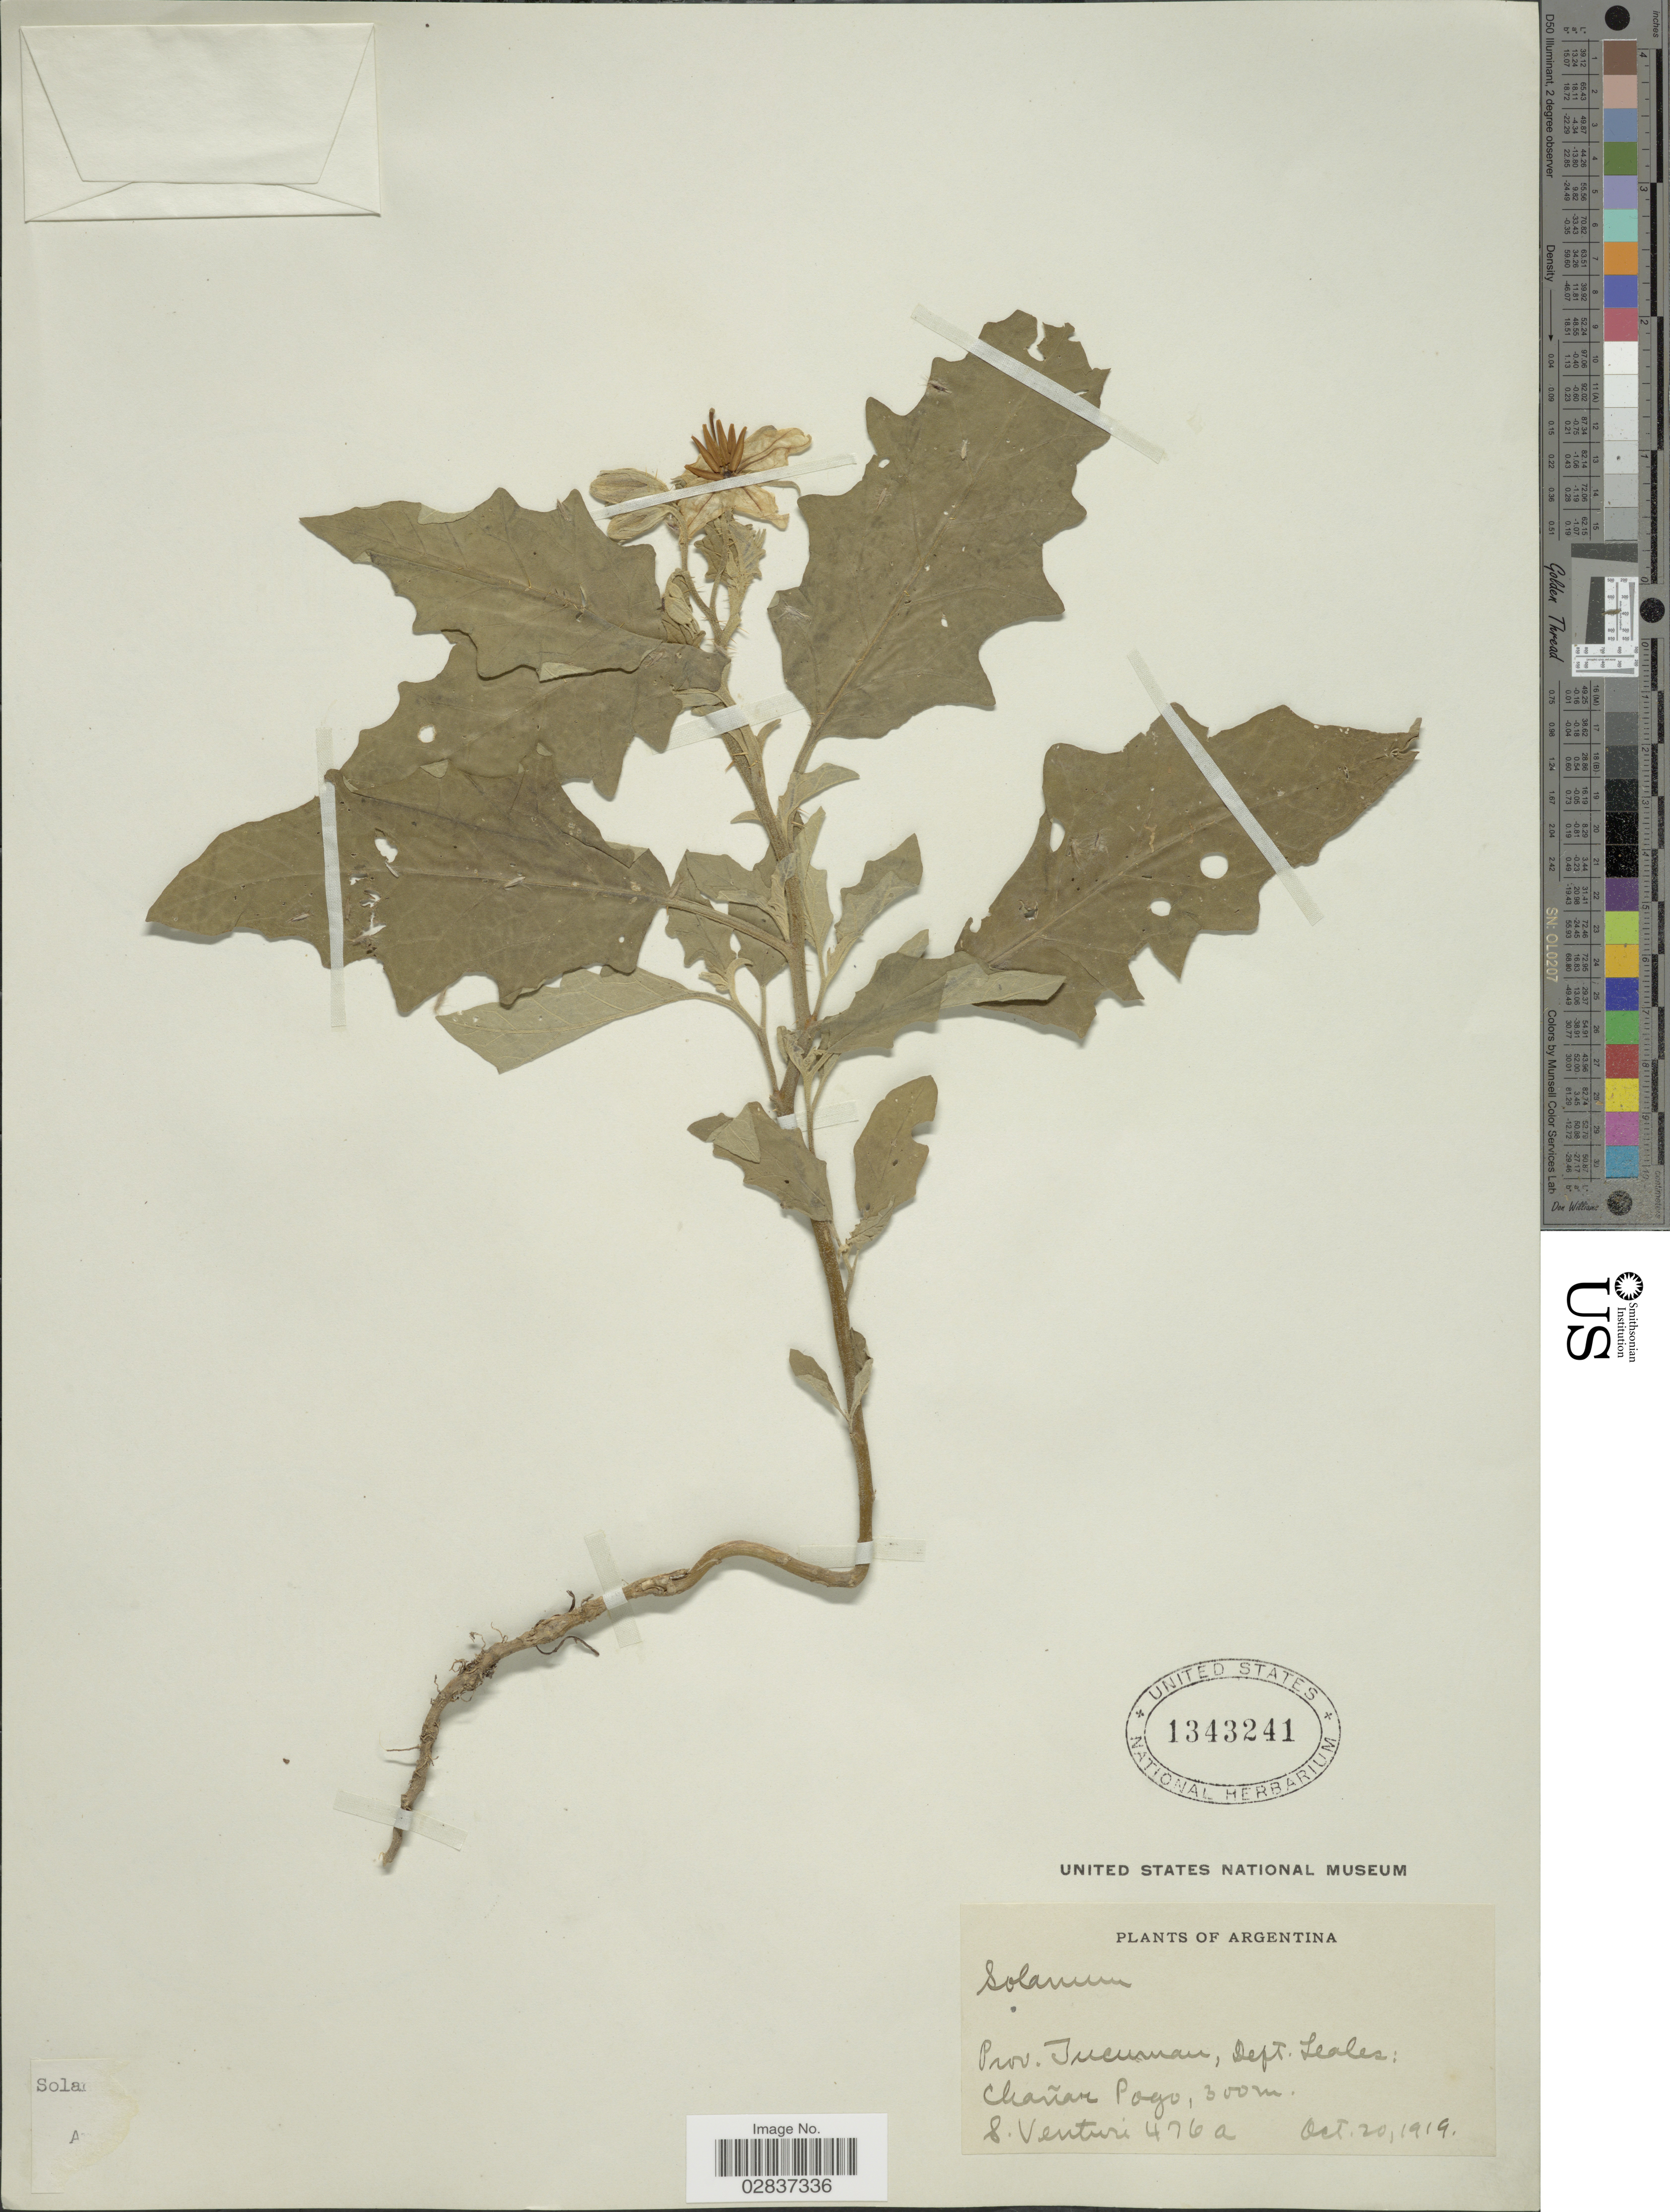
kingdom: Plantae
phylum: Tracheophyta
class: Magnoliopsida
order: Solanales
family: Solanaceae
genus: Solanum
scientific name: Solanum conditum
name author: C.V. Morton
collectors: S. Venturi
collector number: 476a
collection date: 1919-10-20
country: Argentina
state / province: Tucuman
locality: Prov. Tucuman, Dept. Leales, Chañar Pozo.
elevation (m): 300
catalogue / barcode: US 1343241